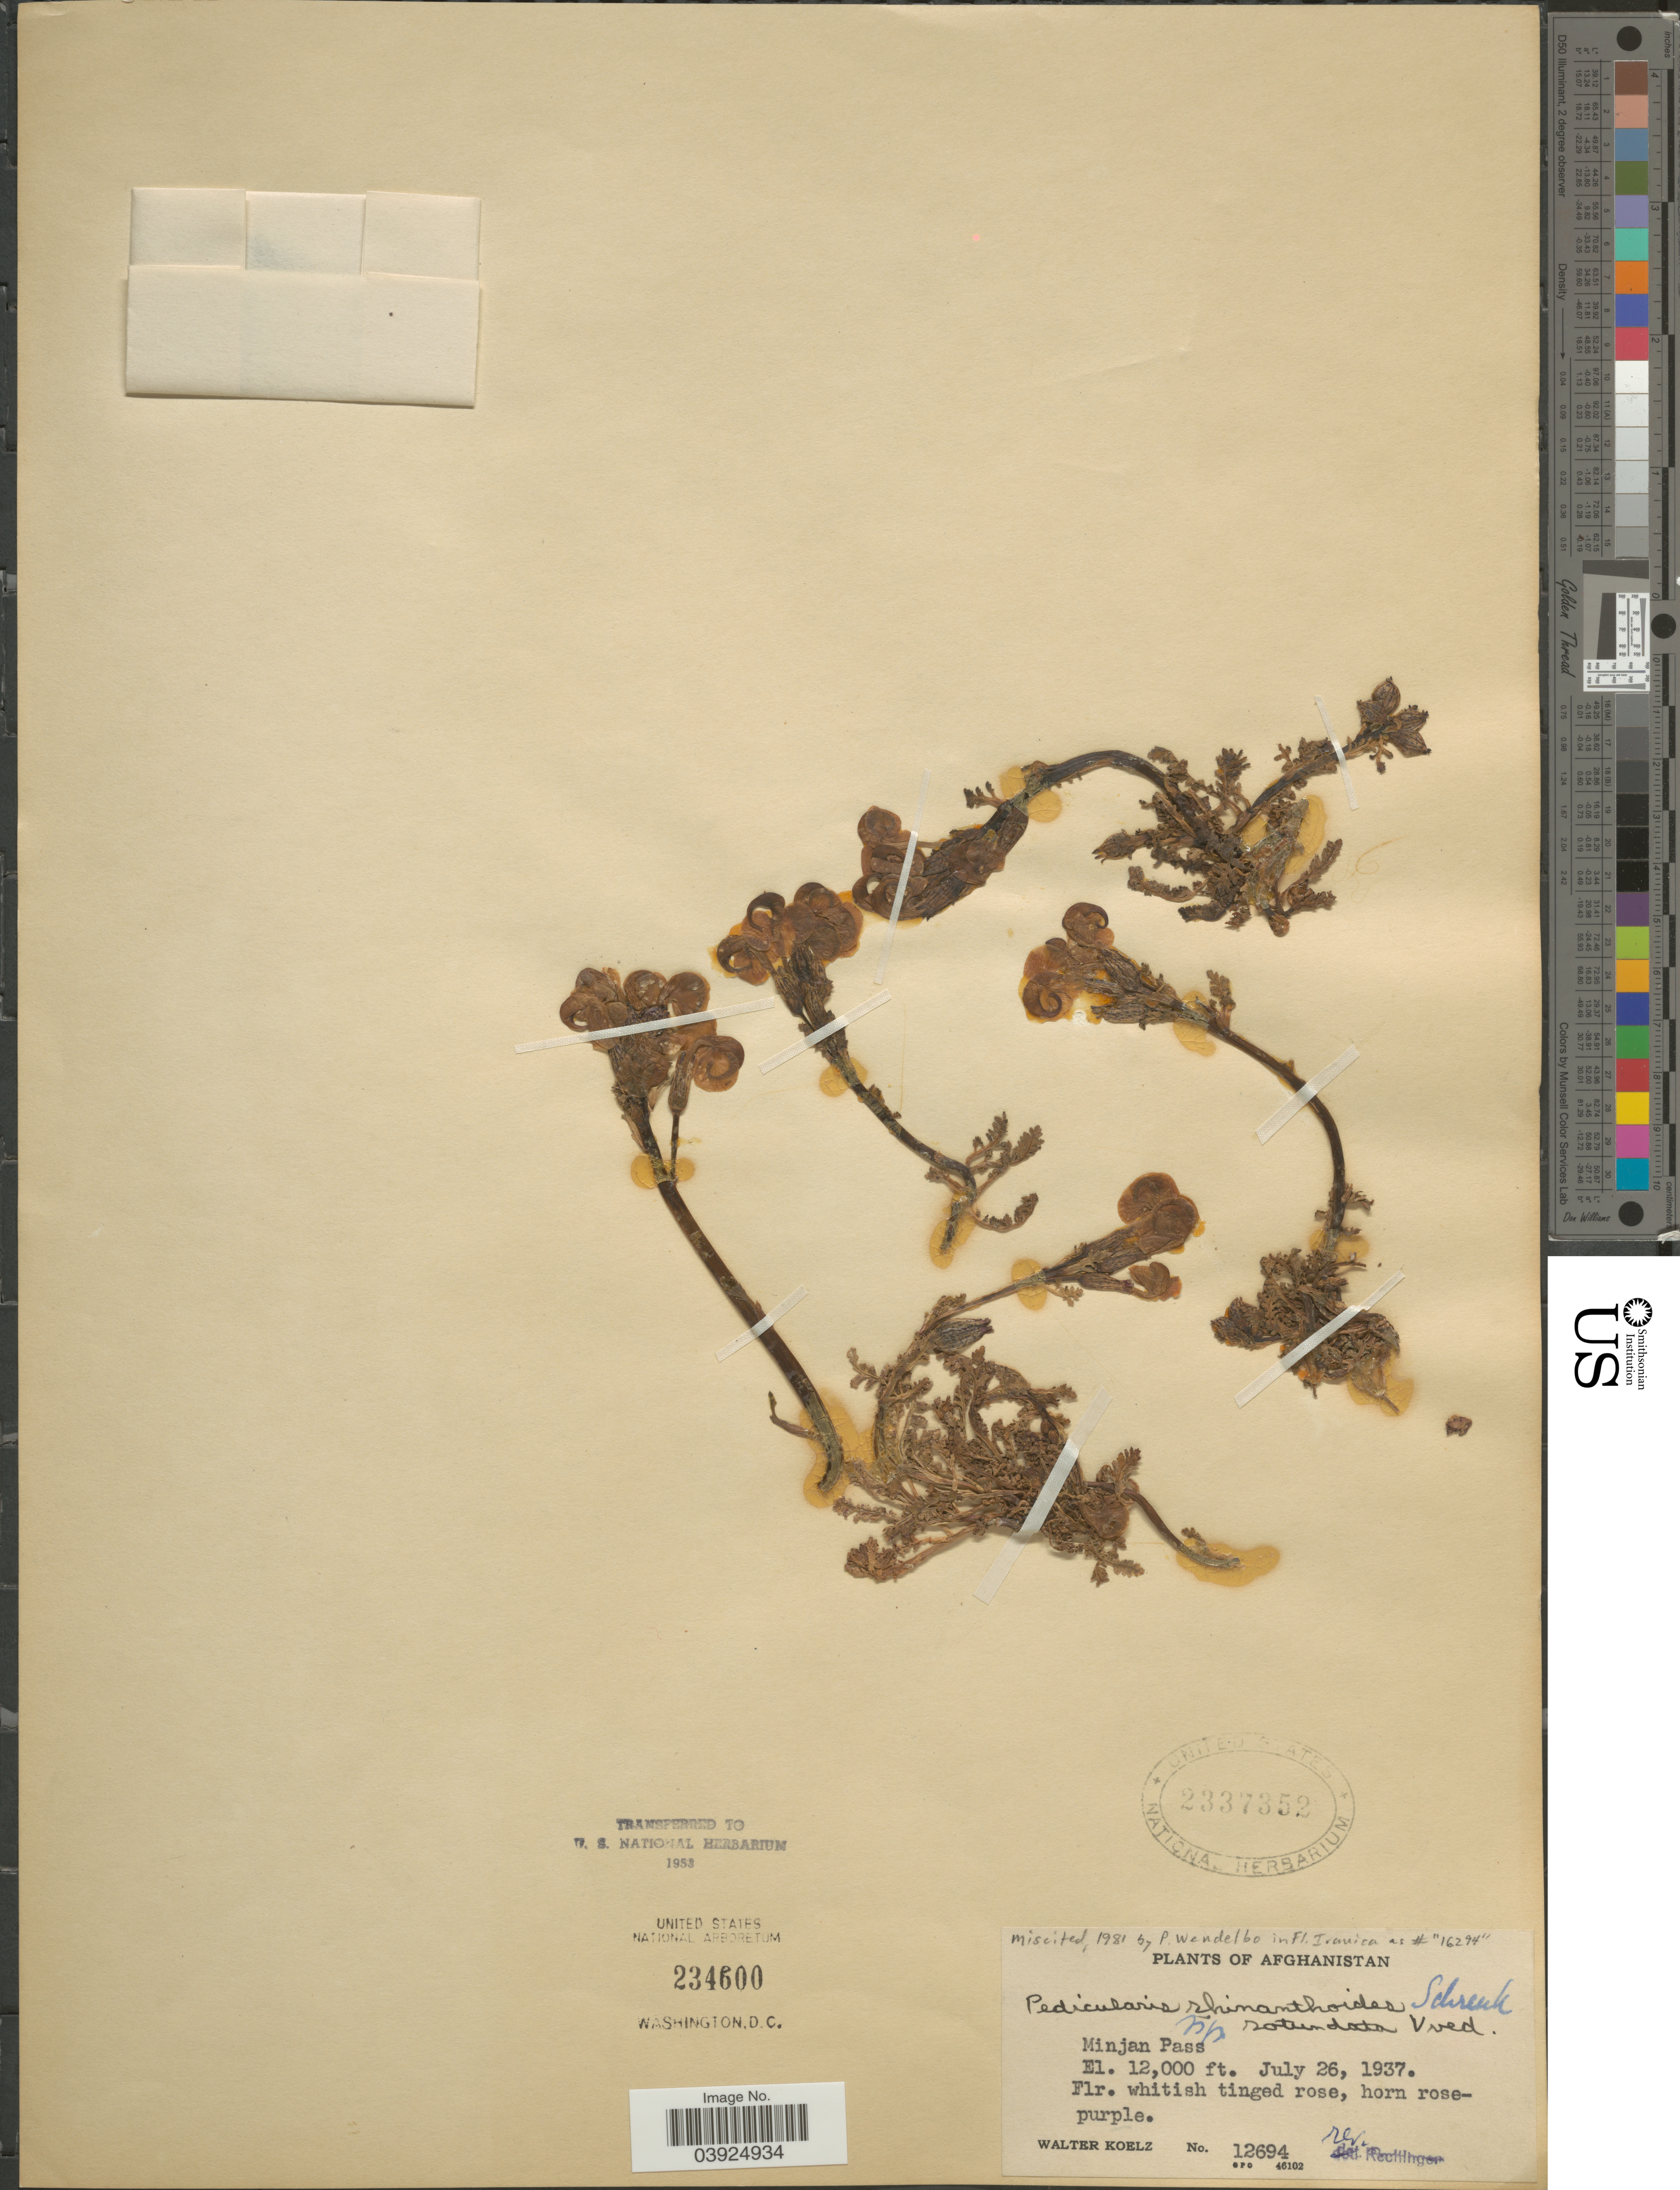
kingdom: Plantae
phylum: Tracheophyta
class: Magnoliopsida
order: Lamiales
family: Orobanchaceae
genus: Pedicularis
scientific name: Pedicularis rhinanthoides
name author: Schrenk ex Fisch. & C.A. Mey.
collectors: W. N. Koelz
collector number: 12694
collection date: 1937-07-26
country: Afghanistan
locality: Minjan Pass.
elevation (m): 3658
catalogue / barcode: US 2337352